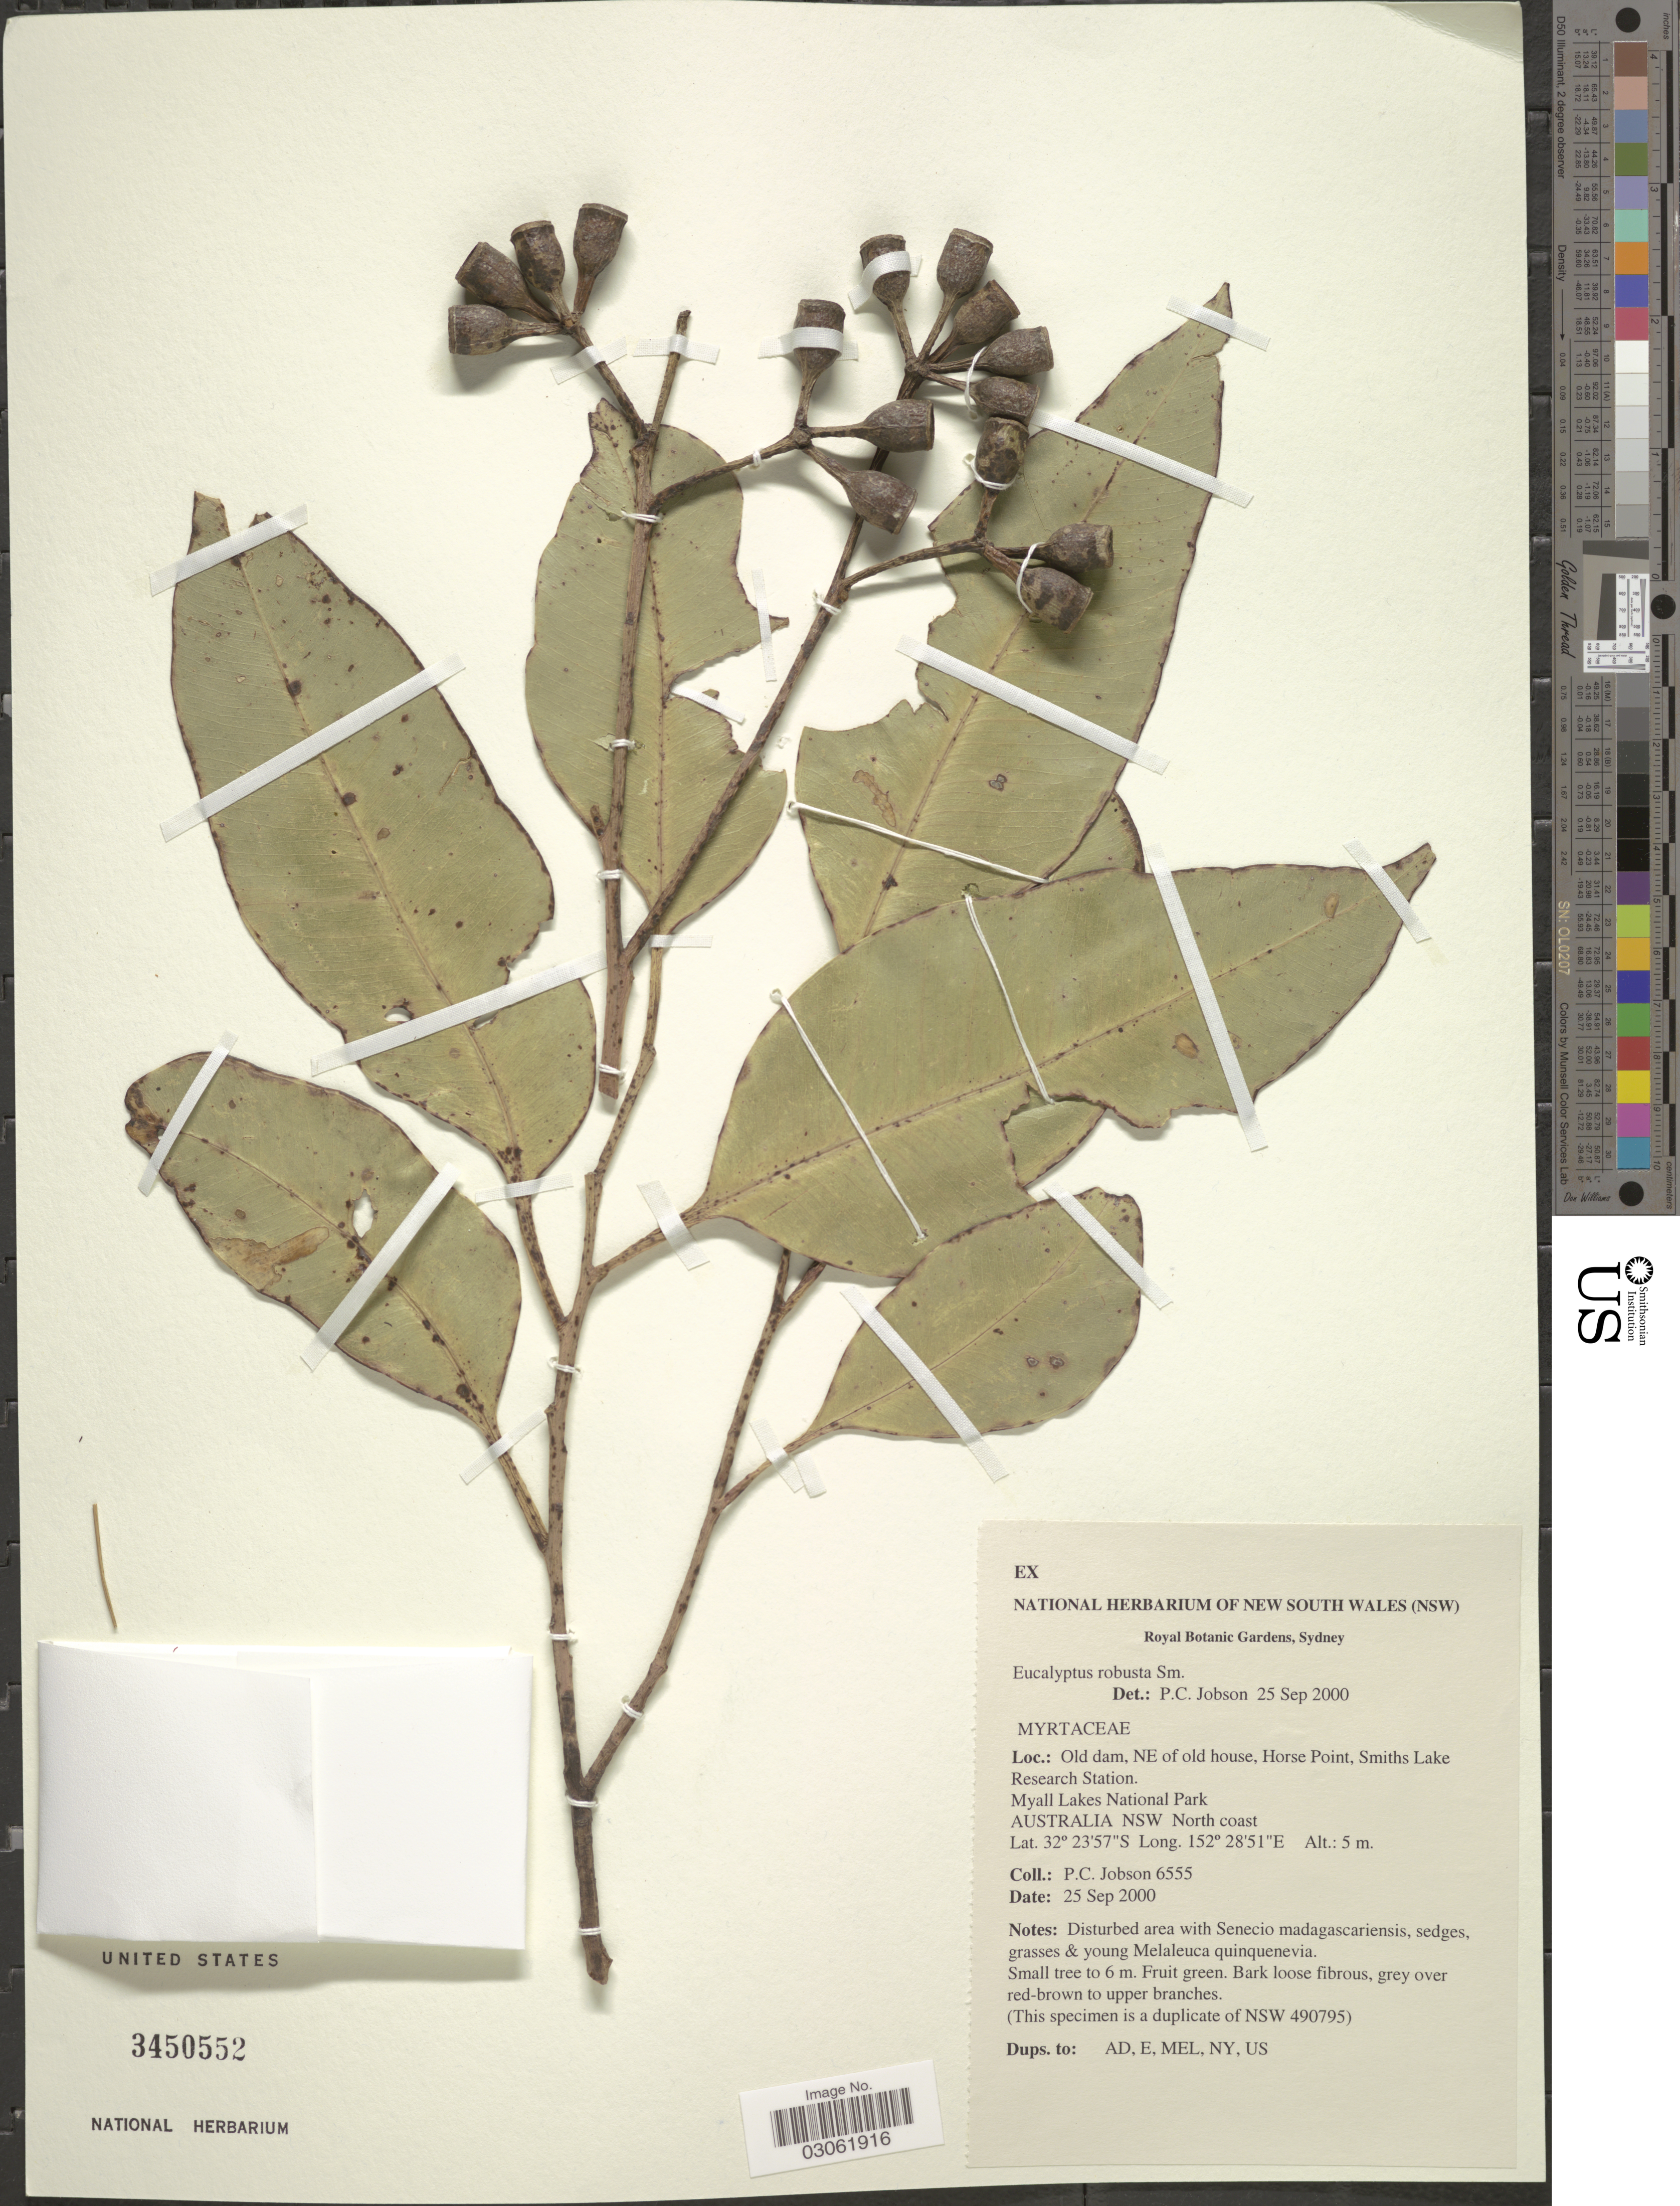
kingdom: Plantae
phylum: Tracheophyta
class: Magnoliopsida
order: Myrtales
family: Myrtaceae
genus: Eucalyptus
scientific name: Eucalyptus robusta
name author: Sm.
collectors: P. Jobson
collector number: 6555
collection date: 2000-09-25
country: Australia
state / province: New South Wales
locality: Old dam, NE of old house, Horse Point, Smiths Lake, Research Station. Myall Lakes National Park. North coast.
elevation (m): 5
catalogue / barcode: US 3450552